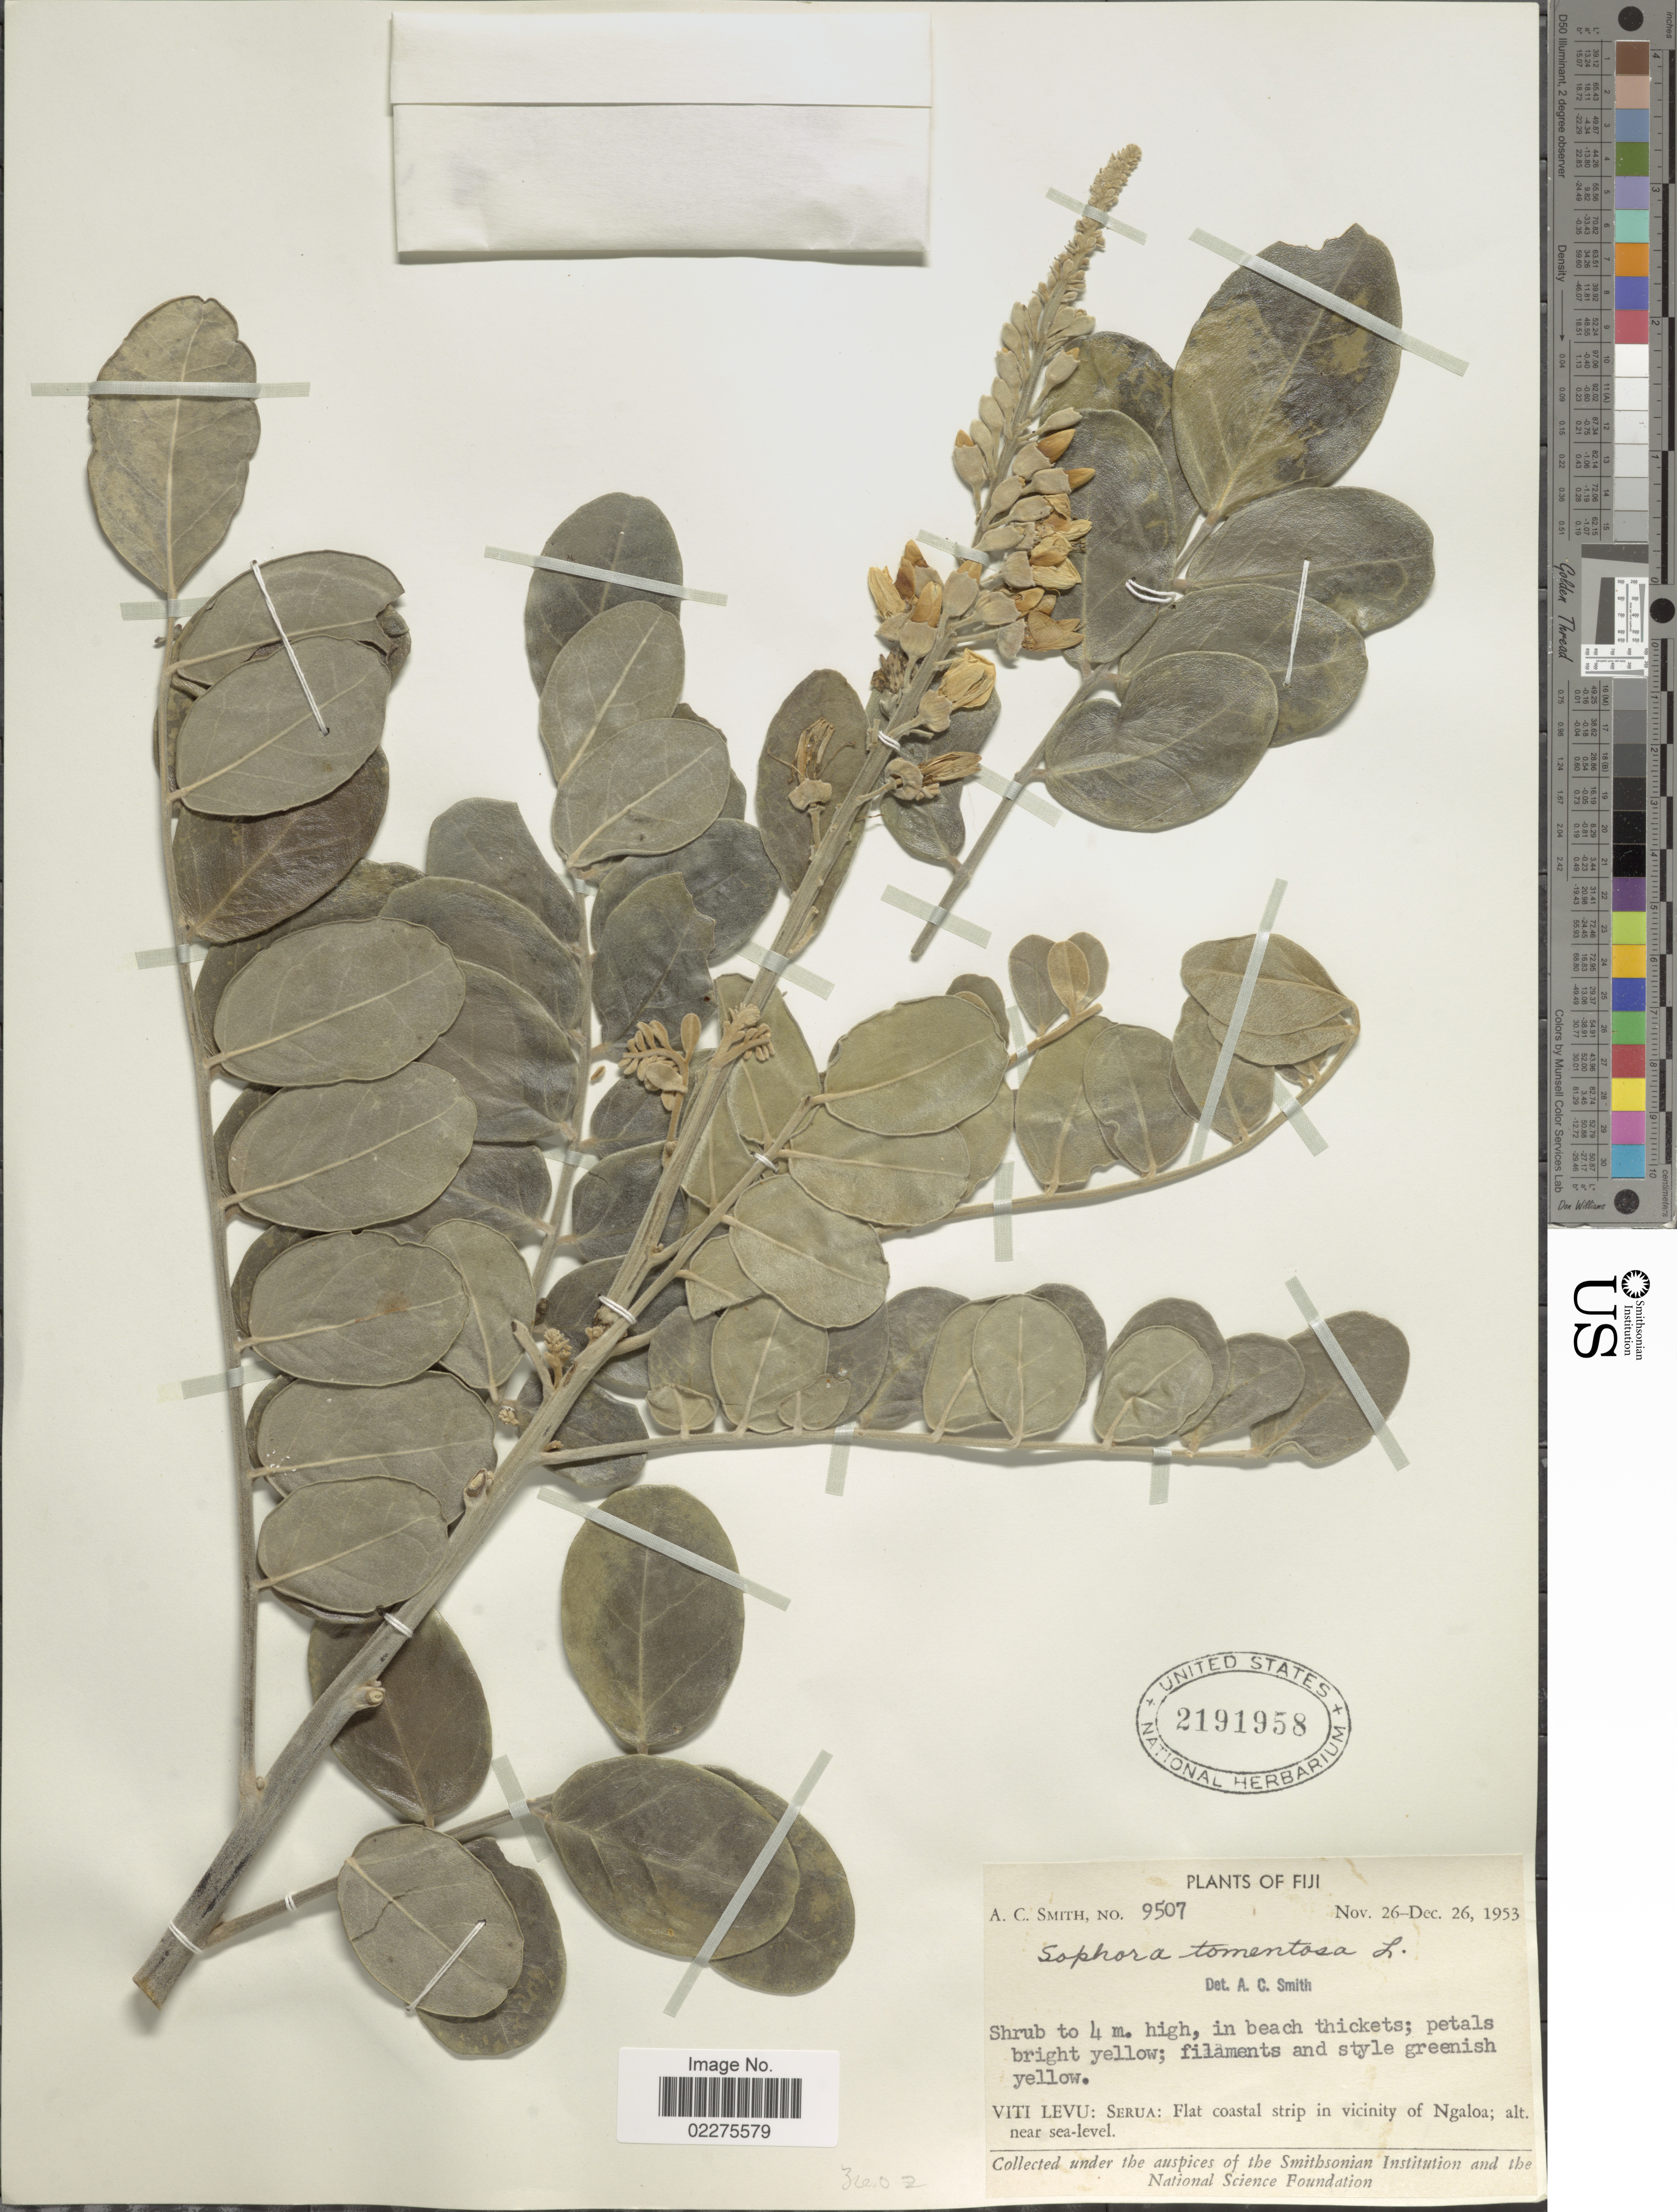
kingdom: Plantae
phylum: Tracheophyta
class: Magnoliopsida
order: Fabales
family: Fabaceae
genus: Sophora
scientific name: Sophora tomentosa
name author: L.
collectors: A. C. Smith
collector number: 9507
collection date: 1953-11-26/1953-12-26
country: Fiji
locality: Viti Levu: Serua: Flat coastal strip in vicinity of Ngaloa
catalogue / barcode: US 2191958